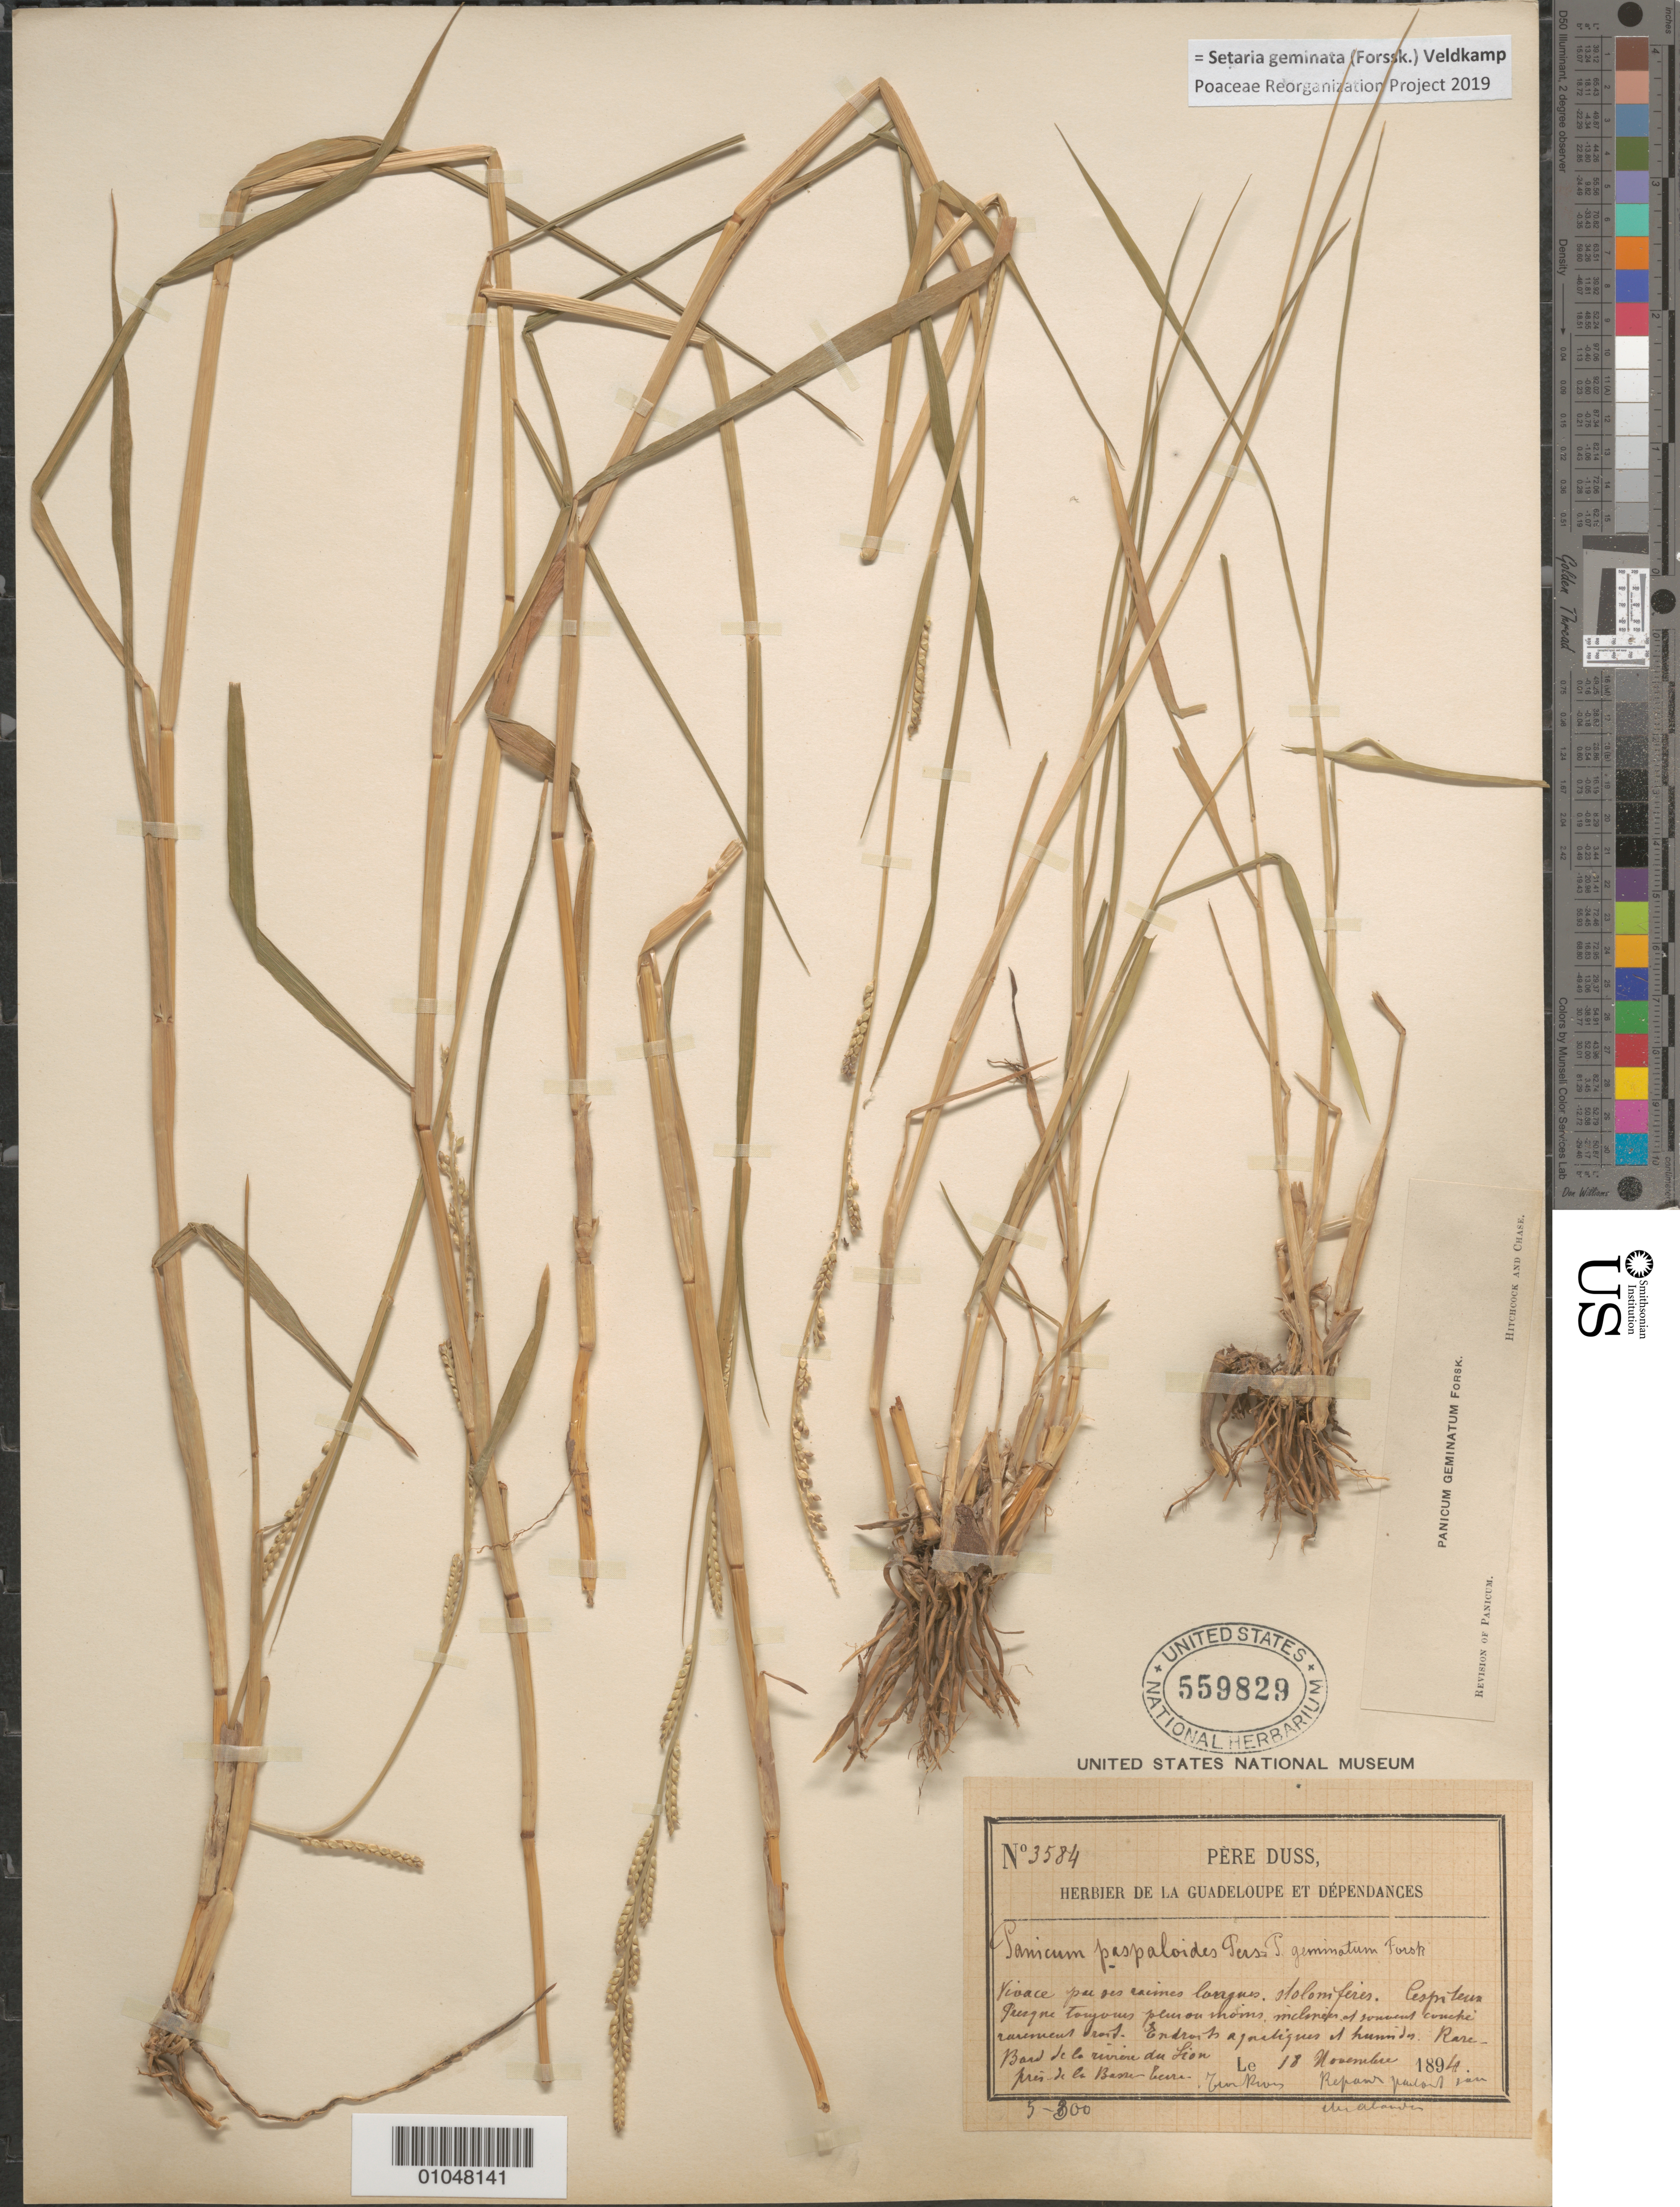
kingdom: Plantae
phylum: Tracheophyta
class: Liliopsida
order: Poales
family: Poaceae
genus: Panicum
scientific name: Panicum geminatum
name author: Forssk.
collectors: Père Duss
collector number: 3584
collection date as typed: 18 Nov 1894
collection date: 1894-11-18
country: Guadeloupe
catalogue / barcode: US 559829